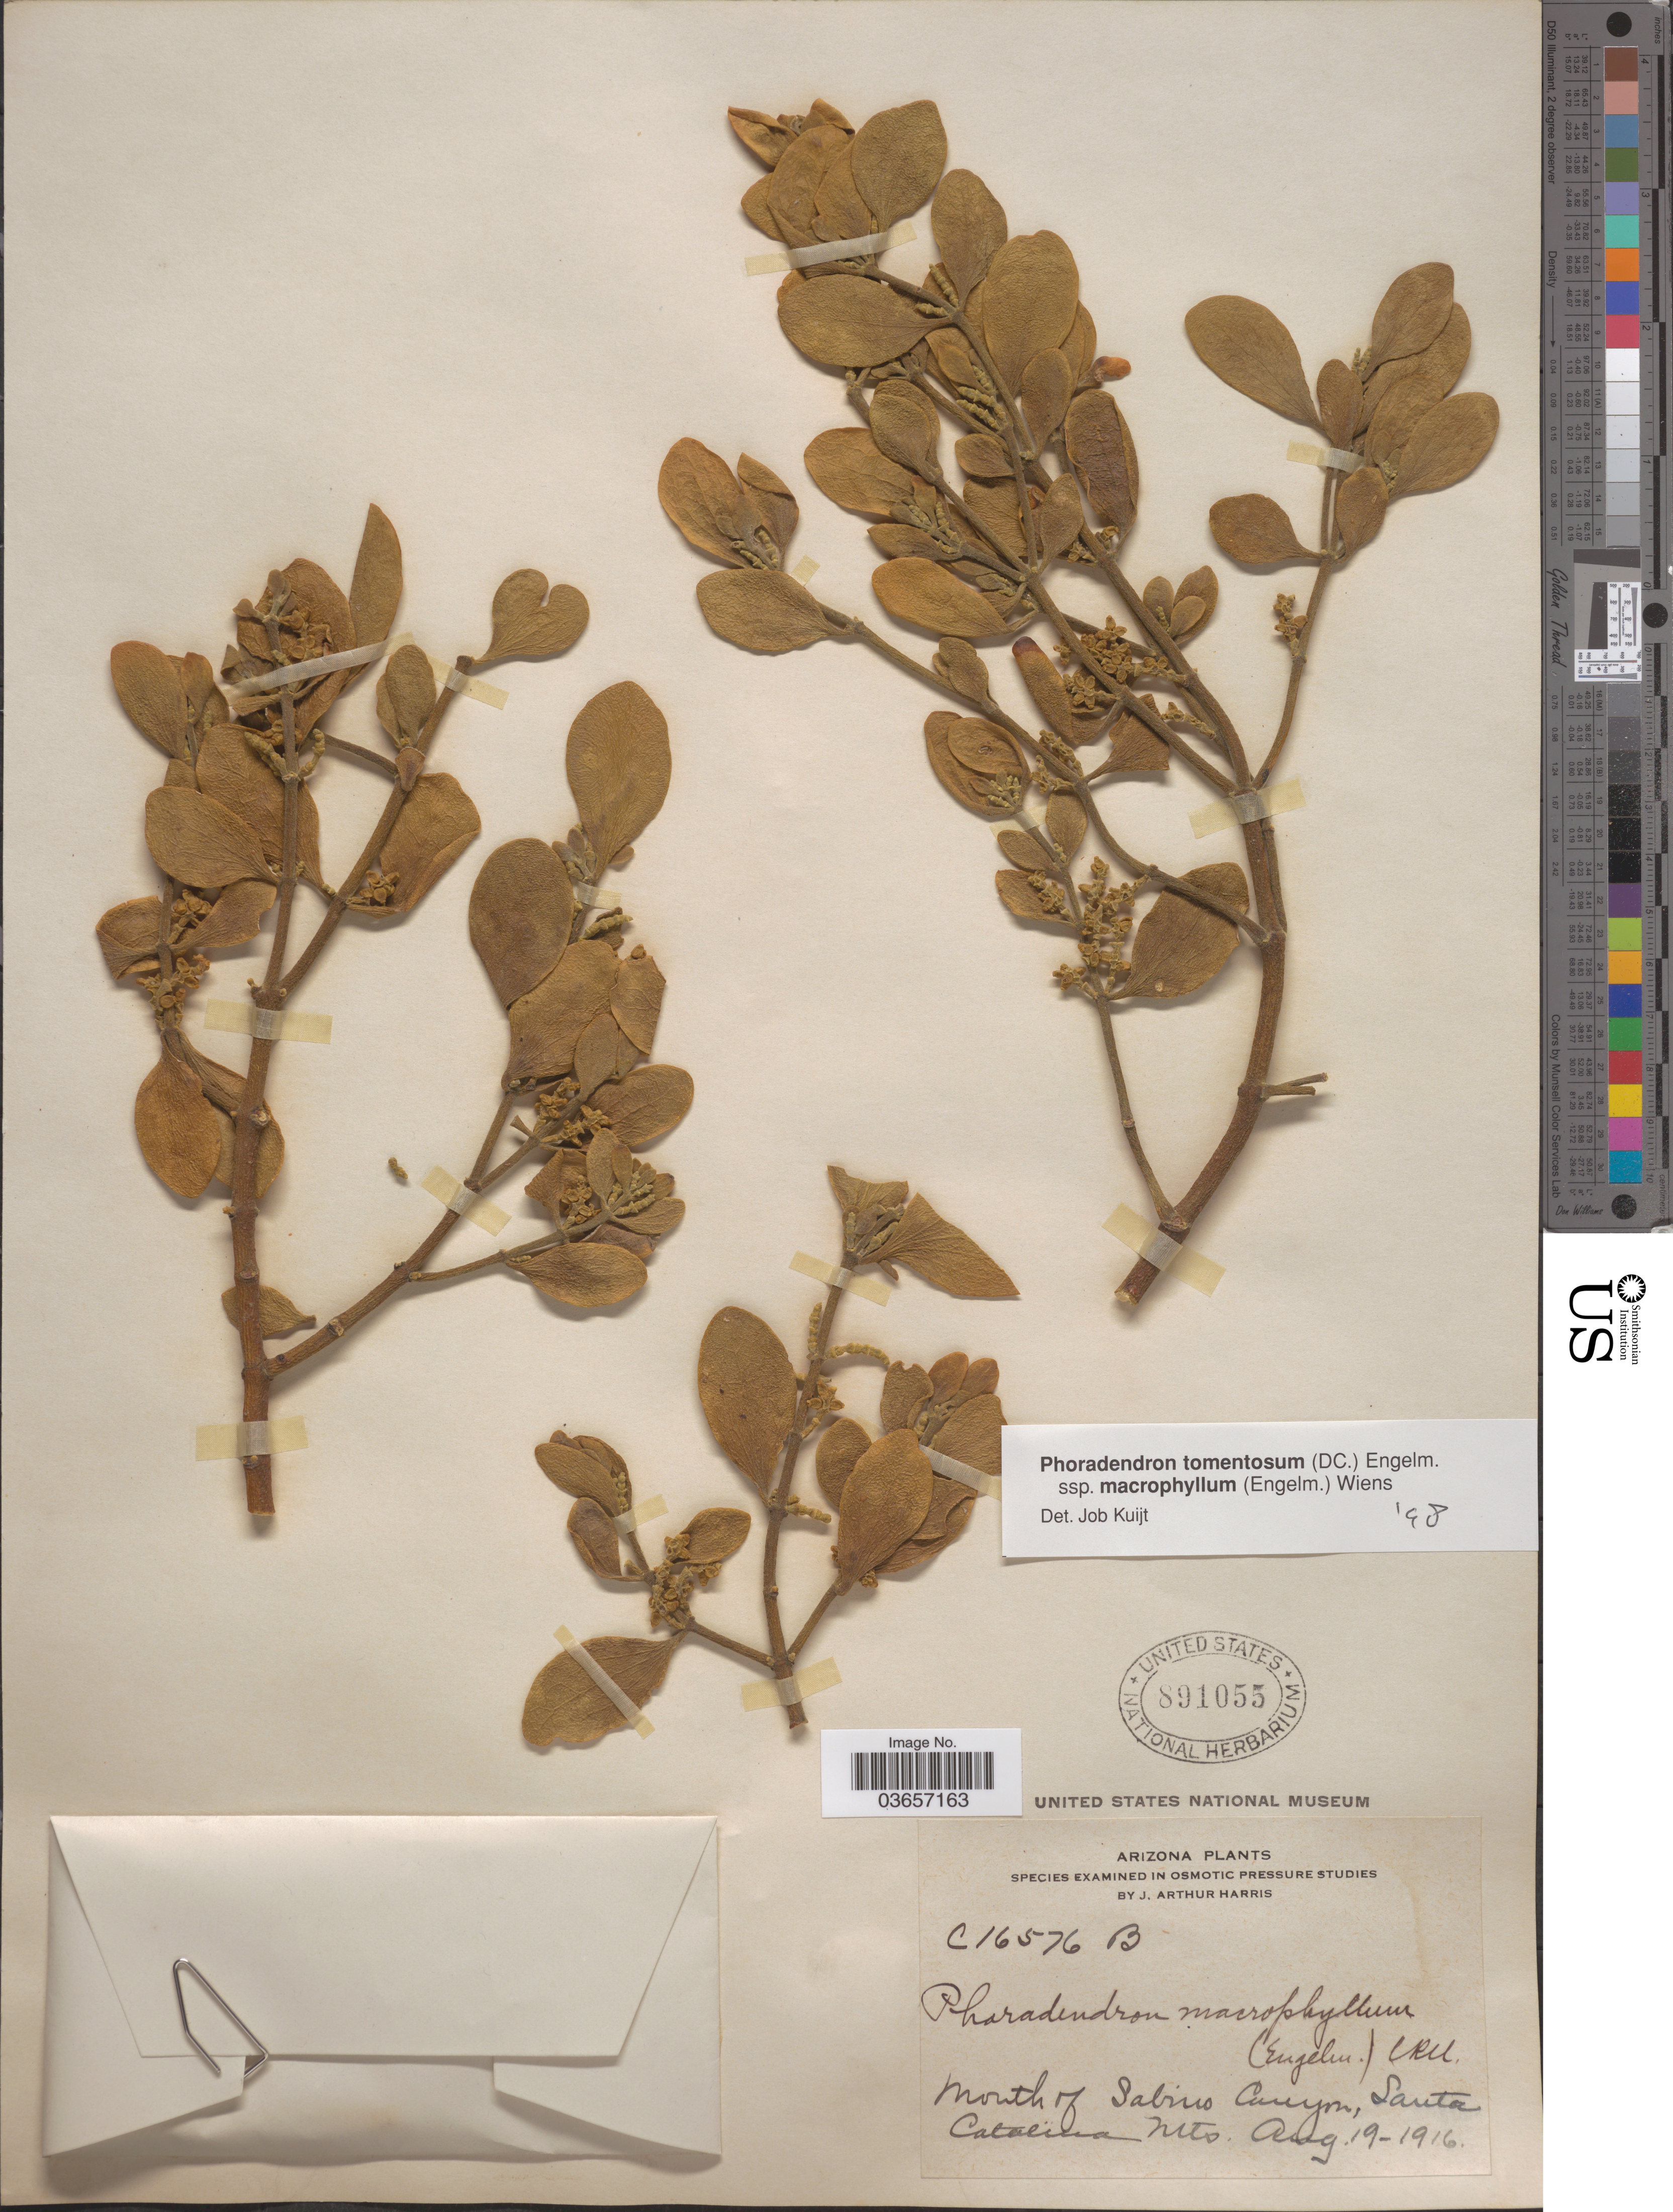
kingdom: Plantae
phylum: Tracheophyta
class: Magnoliopsida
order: Santalales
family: Viscaceae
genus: Phoradendron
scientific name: Phoradendron tomentosum subsp. macrophyllum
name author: DC.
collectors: J. A. Harris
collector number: C16576B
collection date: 1916-08-19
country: United States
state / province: Arizona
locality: Mouth of Sabino Canyon, Santa Catalina Mts.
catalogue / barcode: US 891055